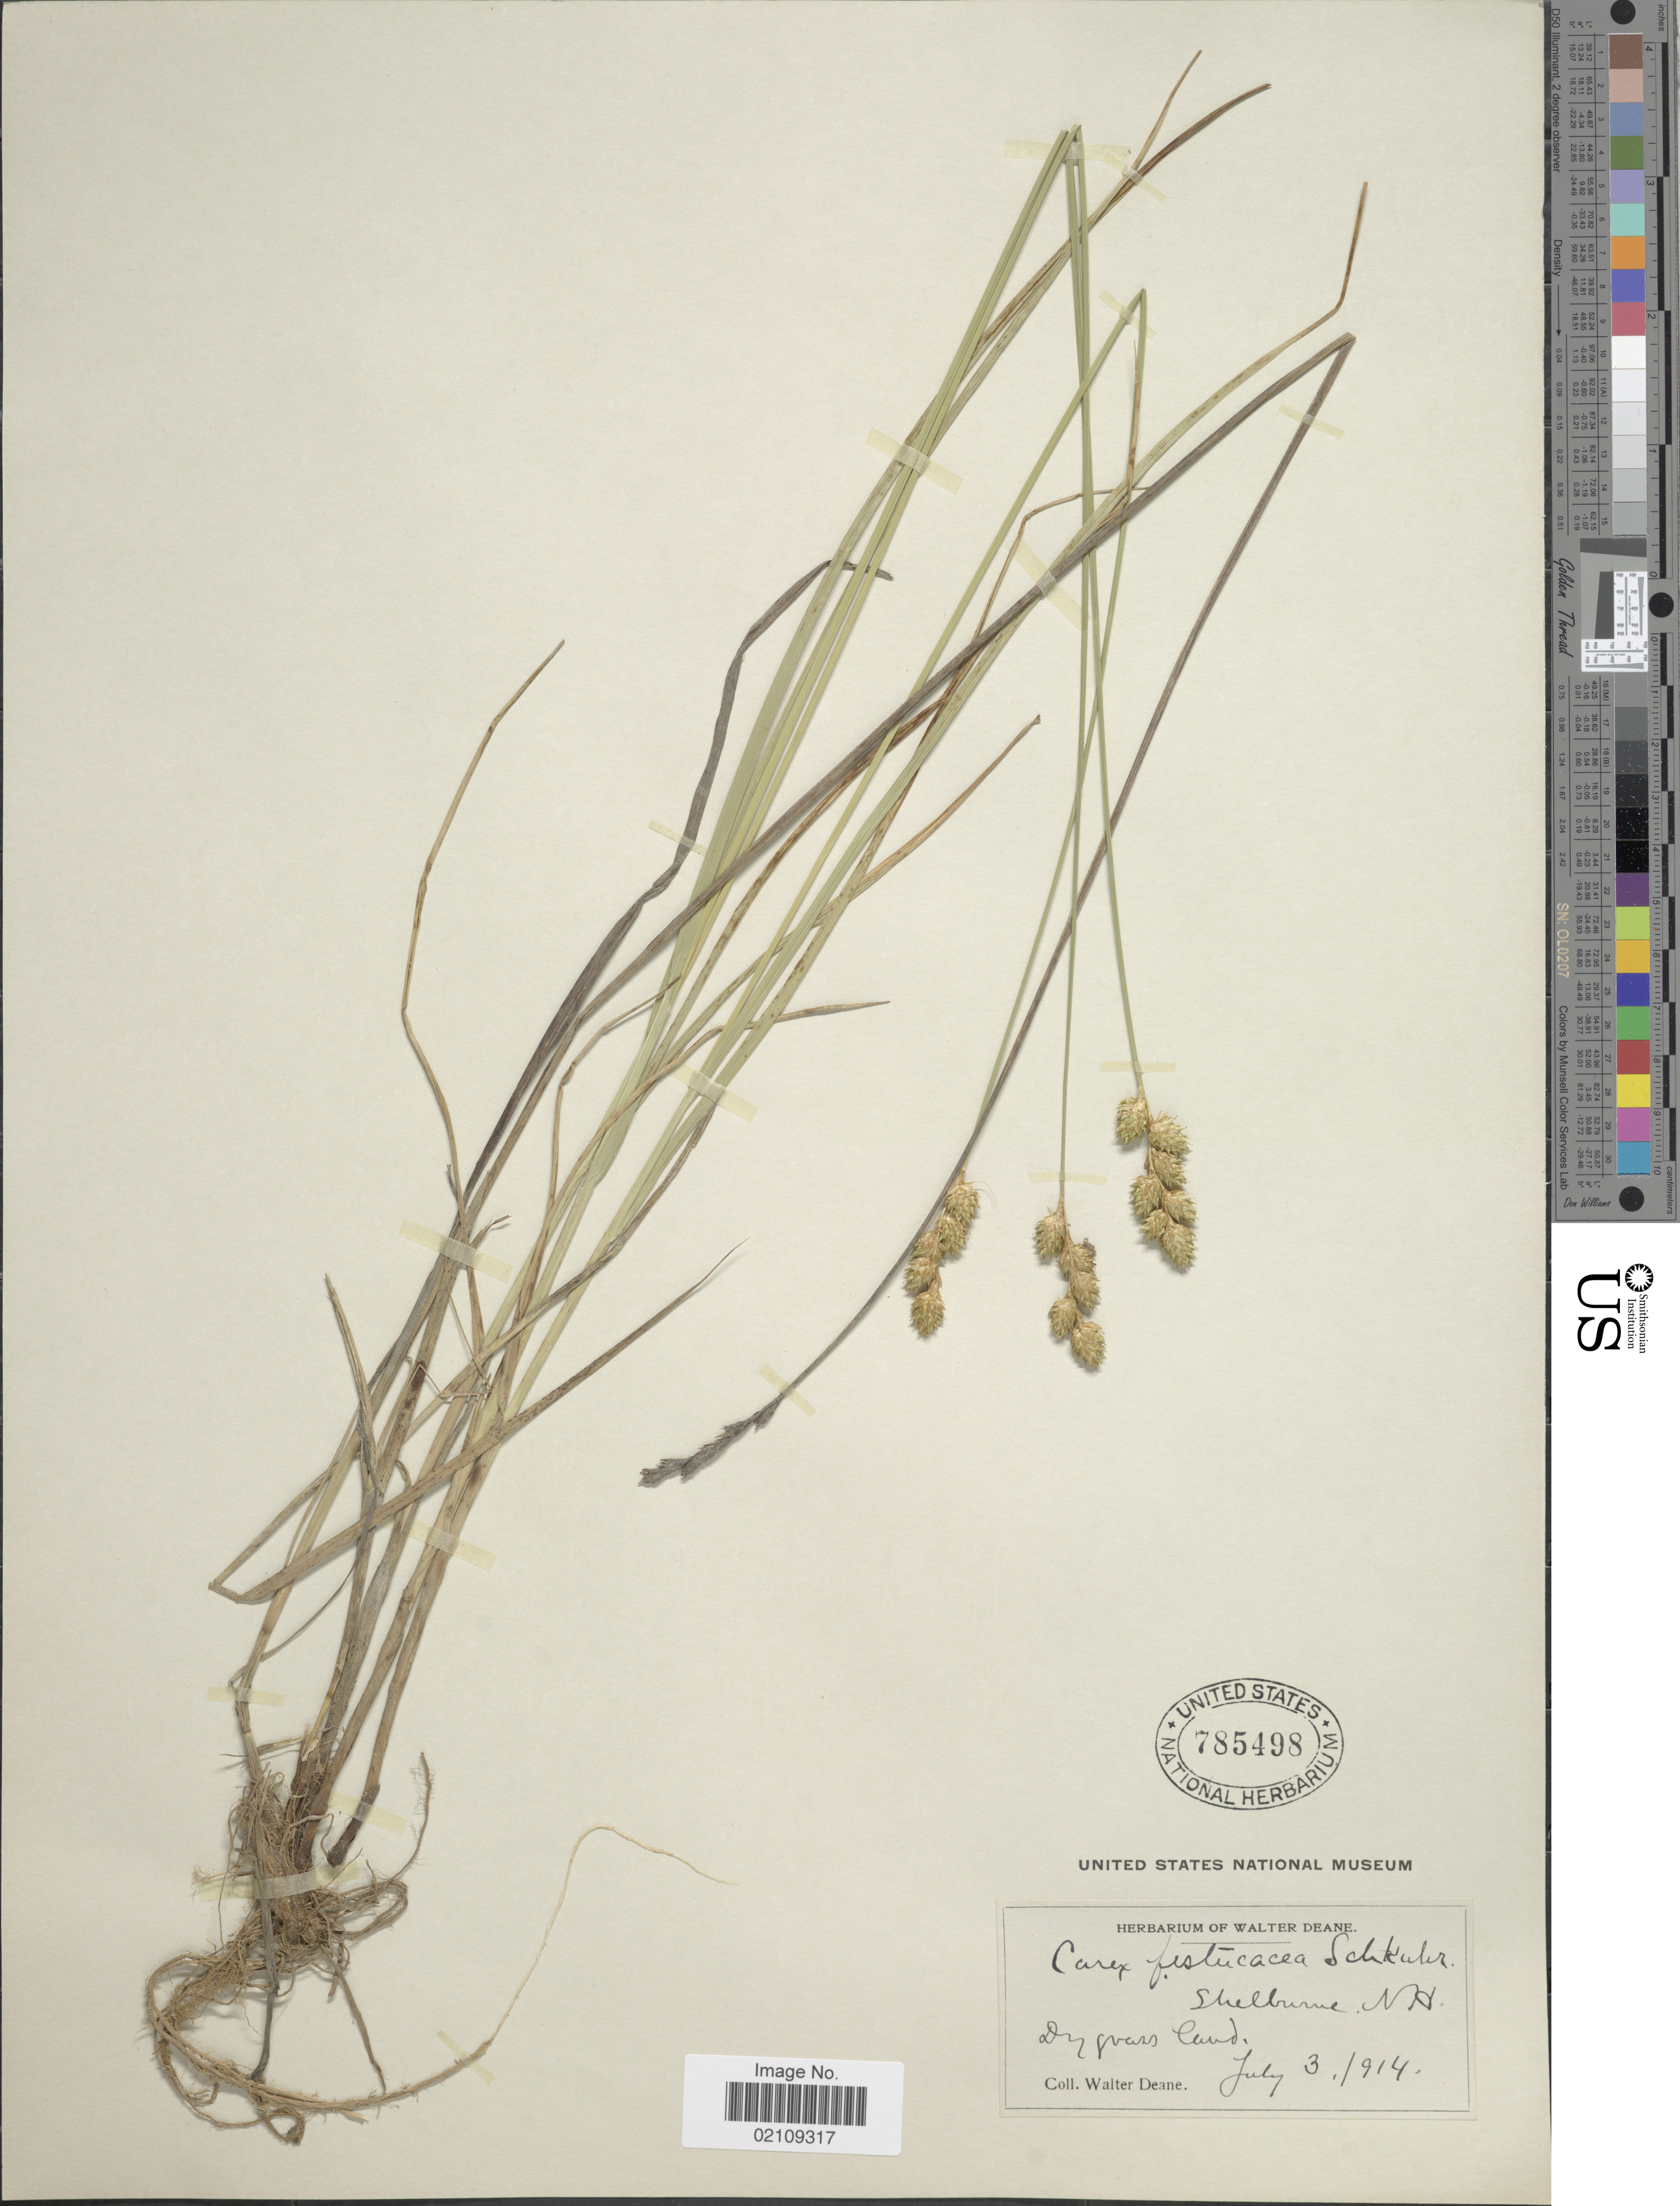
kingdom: Plantae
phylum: Tracheophyta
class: Liliopsida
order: Poales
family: Cyperaceae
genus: Carex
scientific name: Carex festucacea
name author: Willd.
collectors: W. Deane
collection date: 1914-07-03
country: United States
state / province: New Hampshire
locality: Shelburne, Dry grass land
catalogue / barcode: US 785498